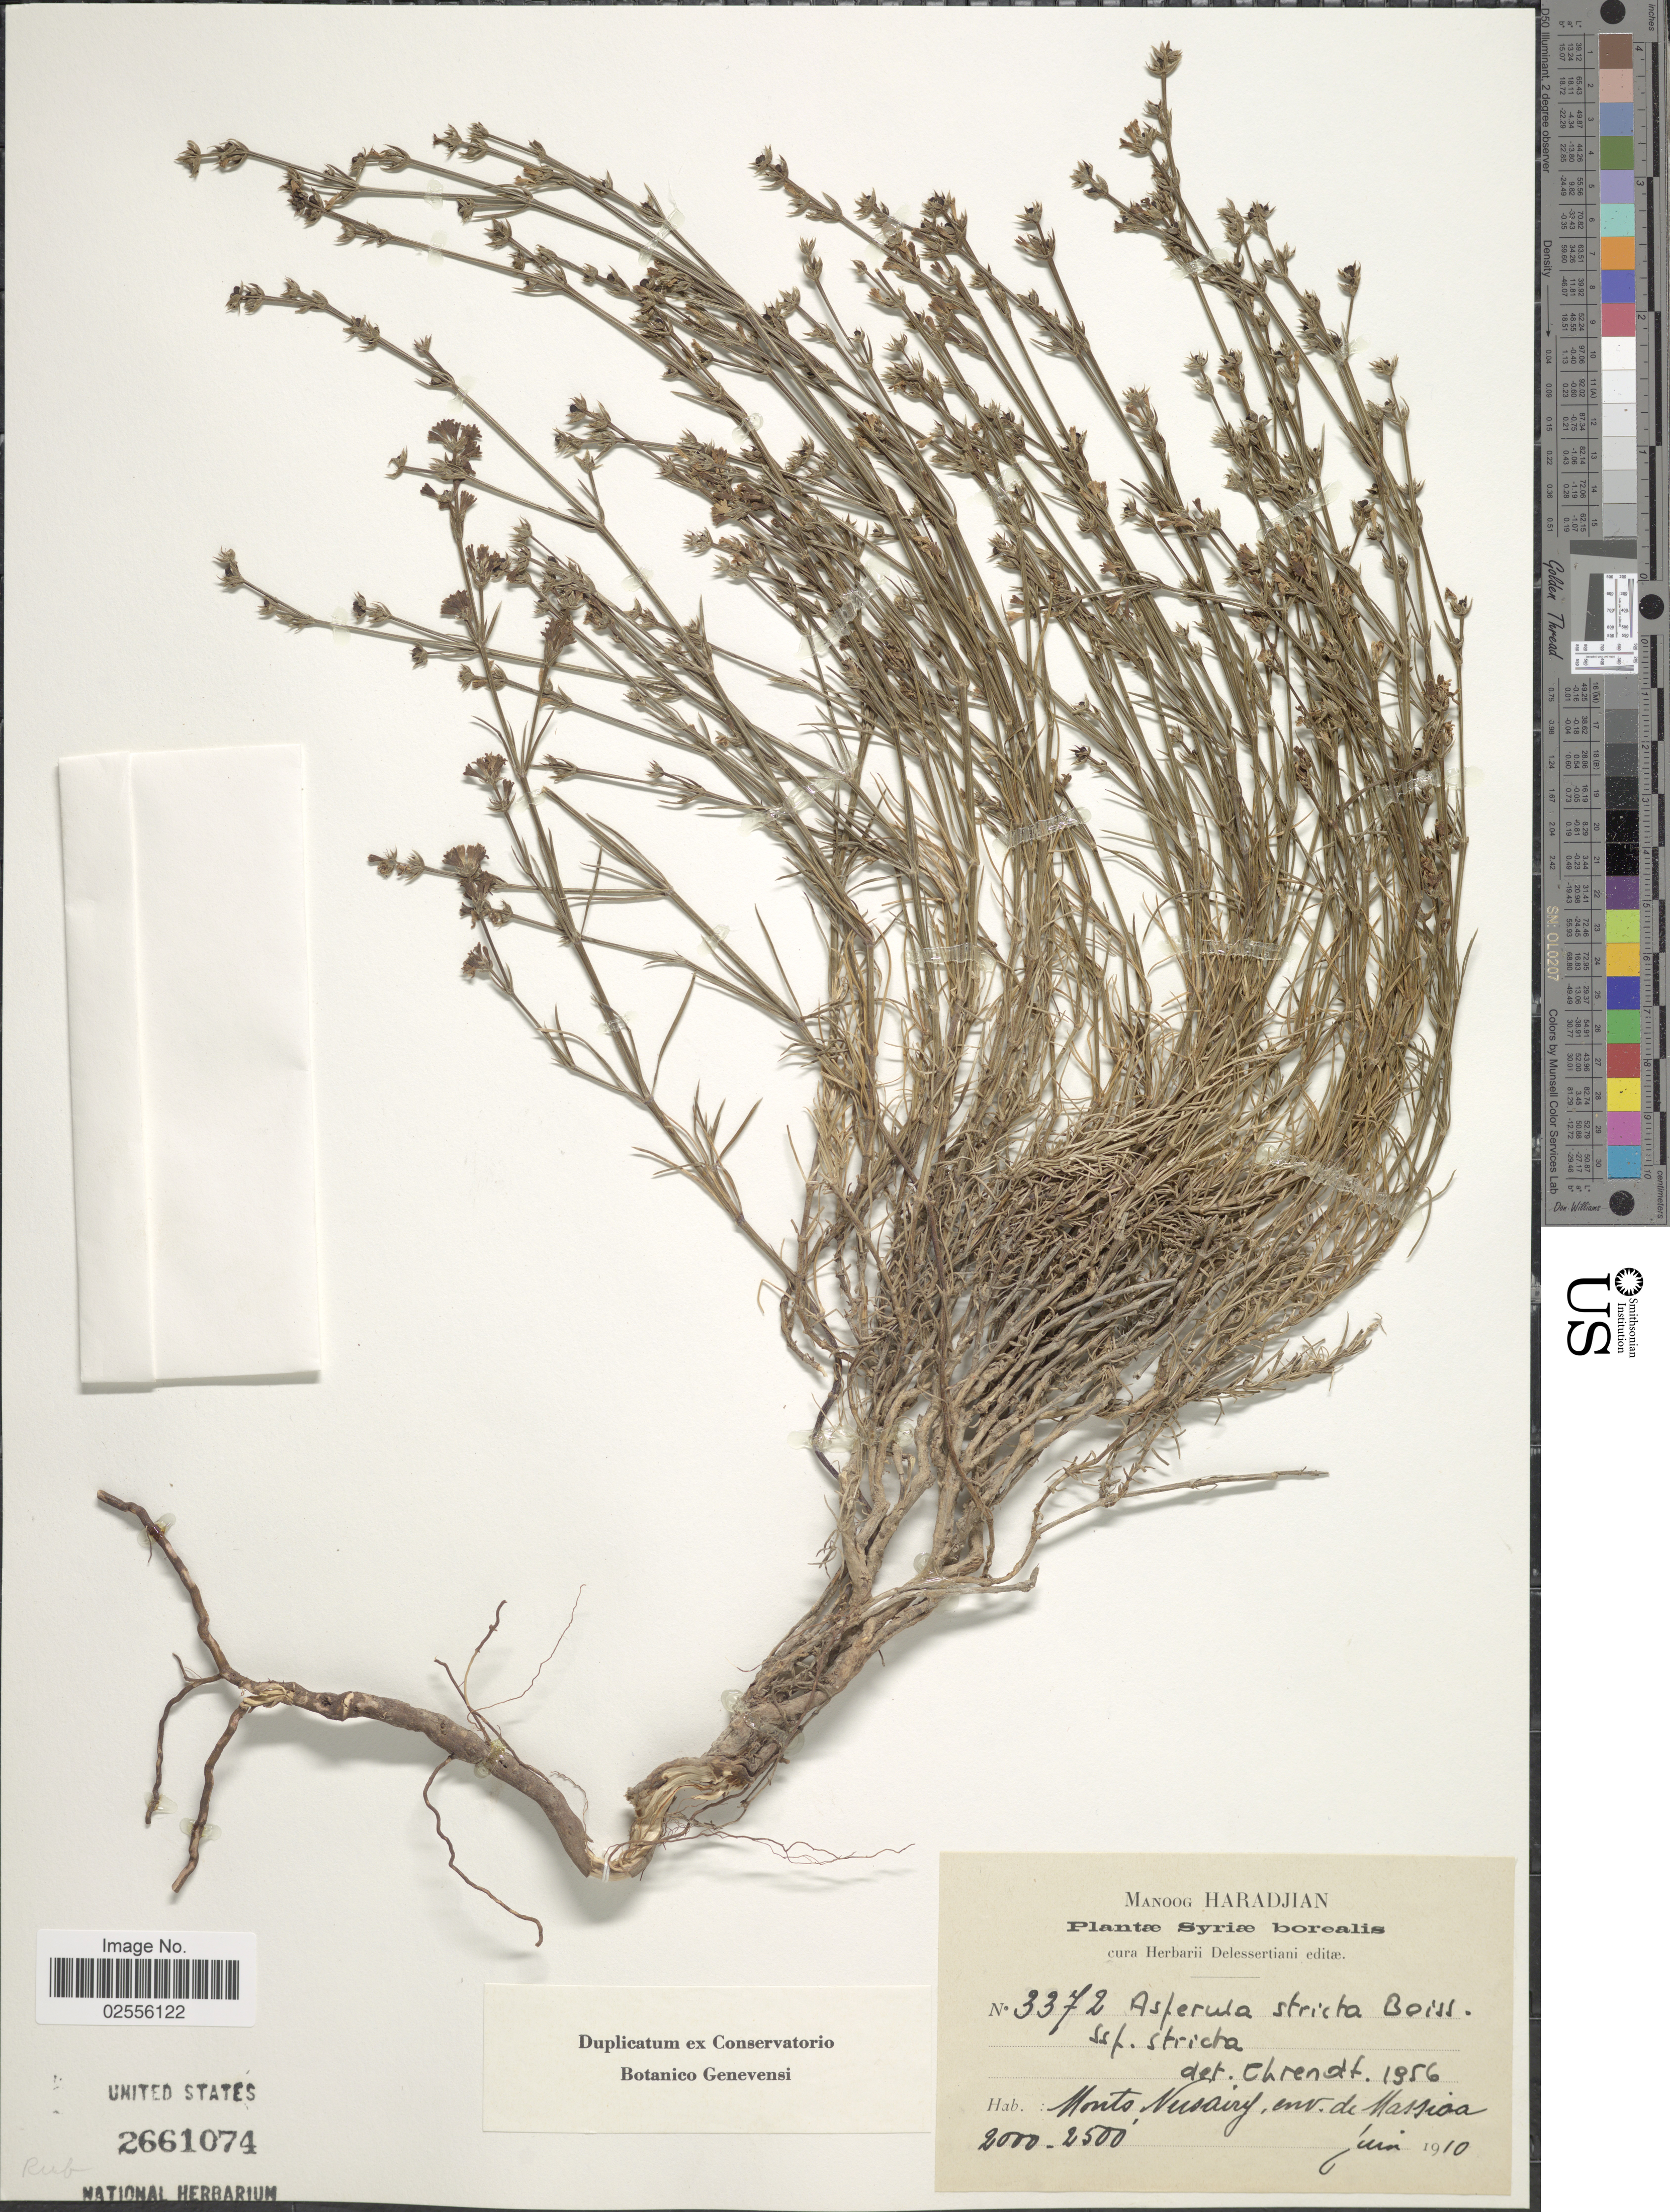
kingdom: Plantae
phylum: Tracheophyta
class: Magnoliopsida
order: Gentianales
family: Rubiaceae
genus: Asperula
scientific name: Asperula stricta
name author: Boiss.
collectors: M. Haradjian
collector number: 3372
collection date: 1910-06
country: Syria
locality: Syriae borealis, Monts, Nusairy, env. de Massioa.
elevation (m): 610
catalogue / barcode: US 2661074